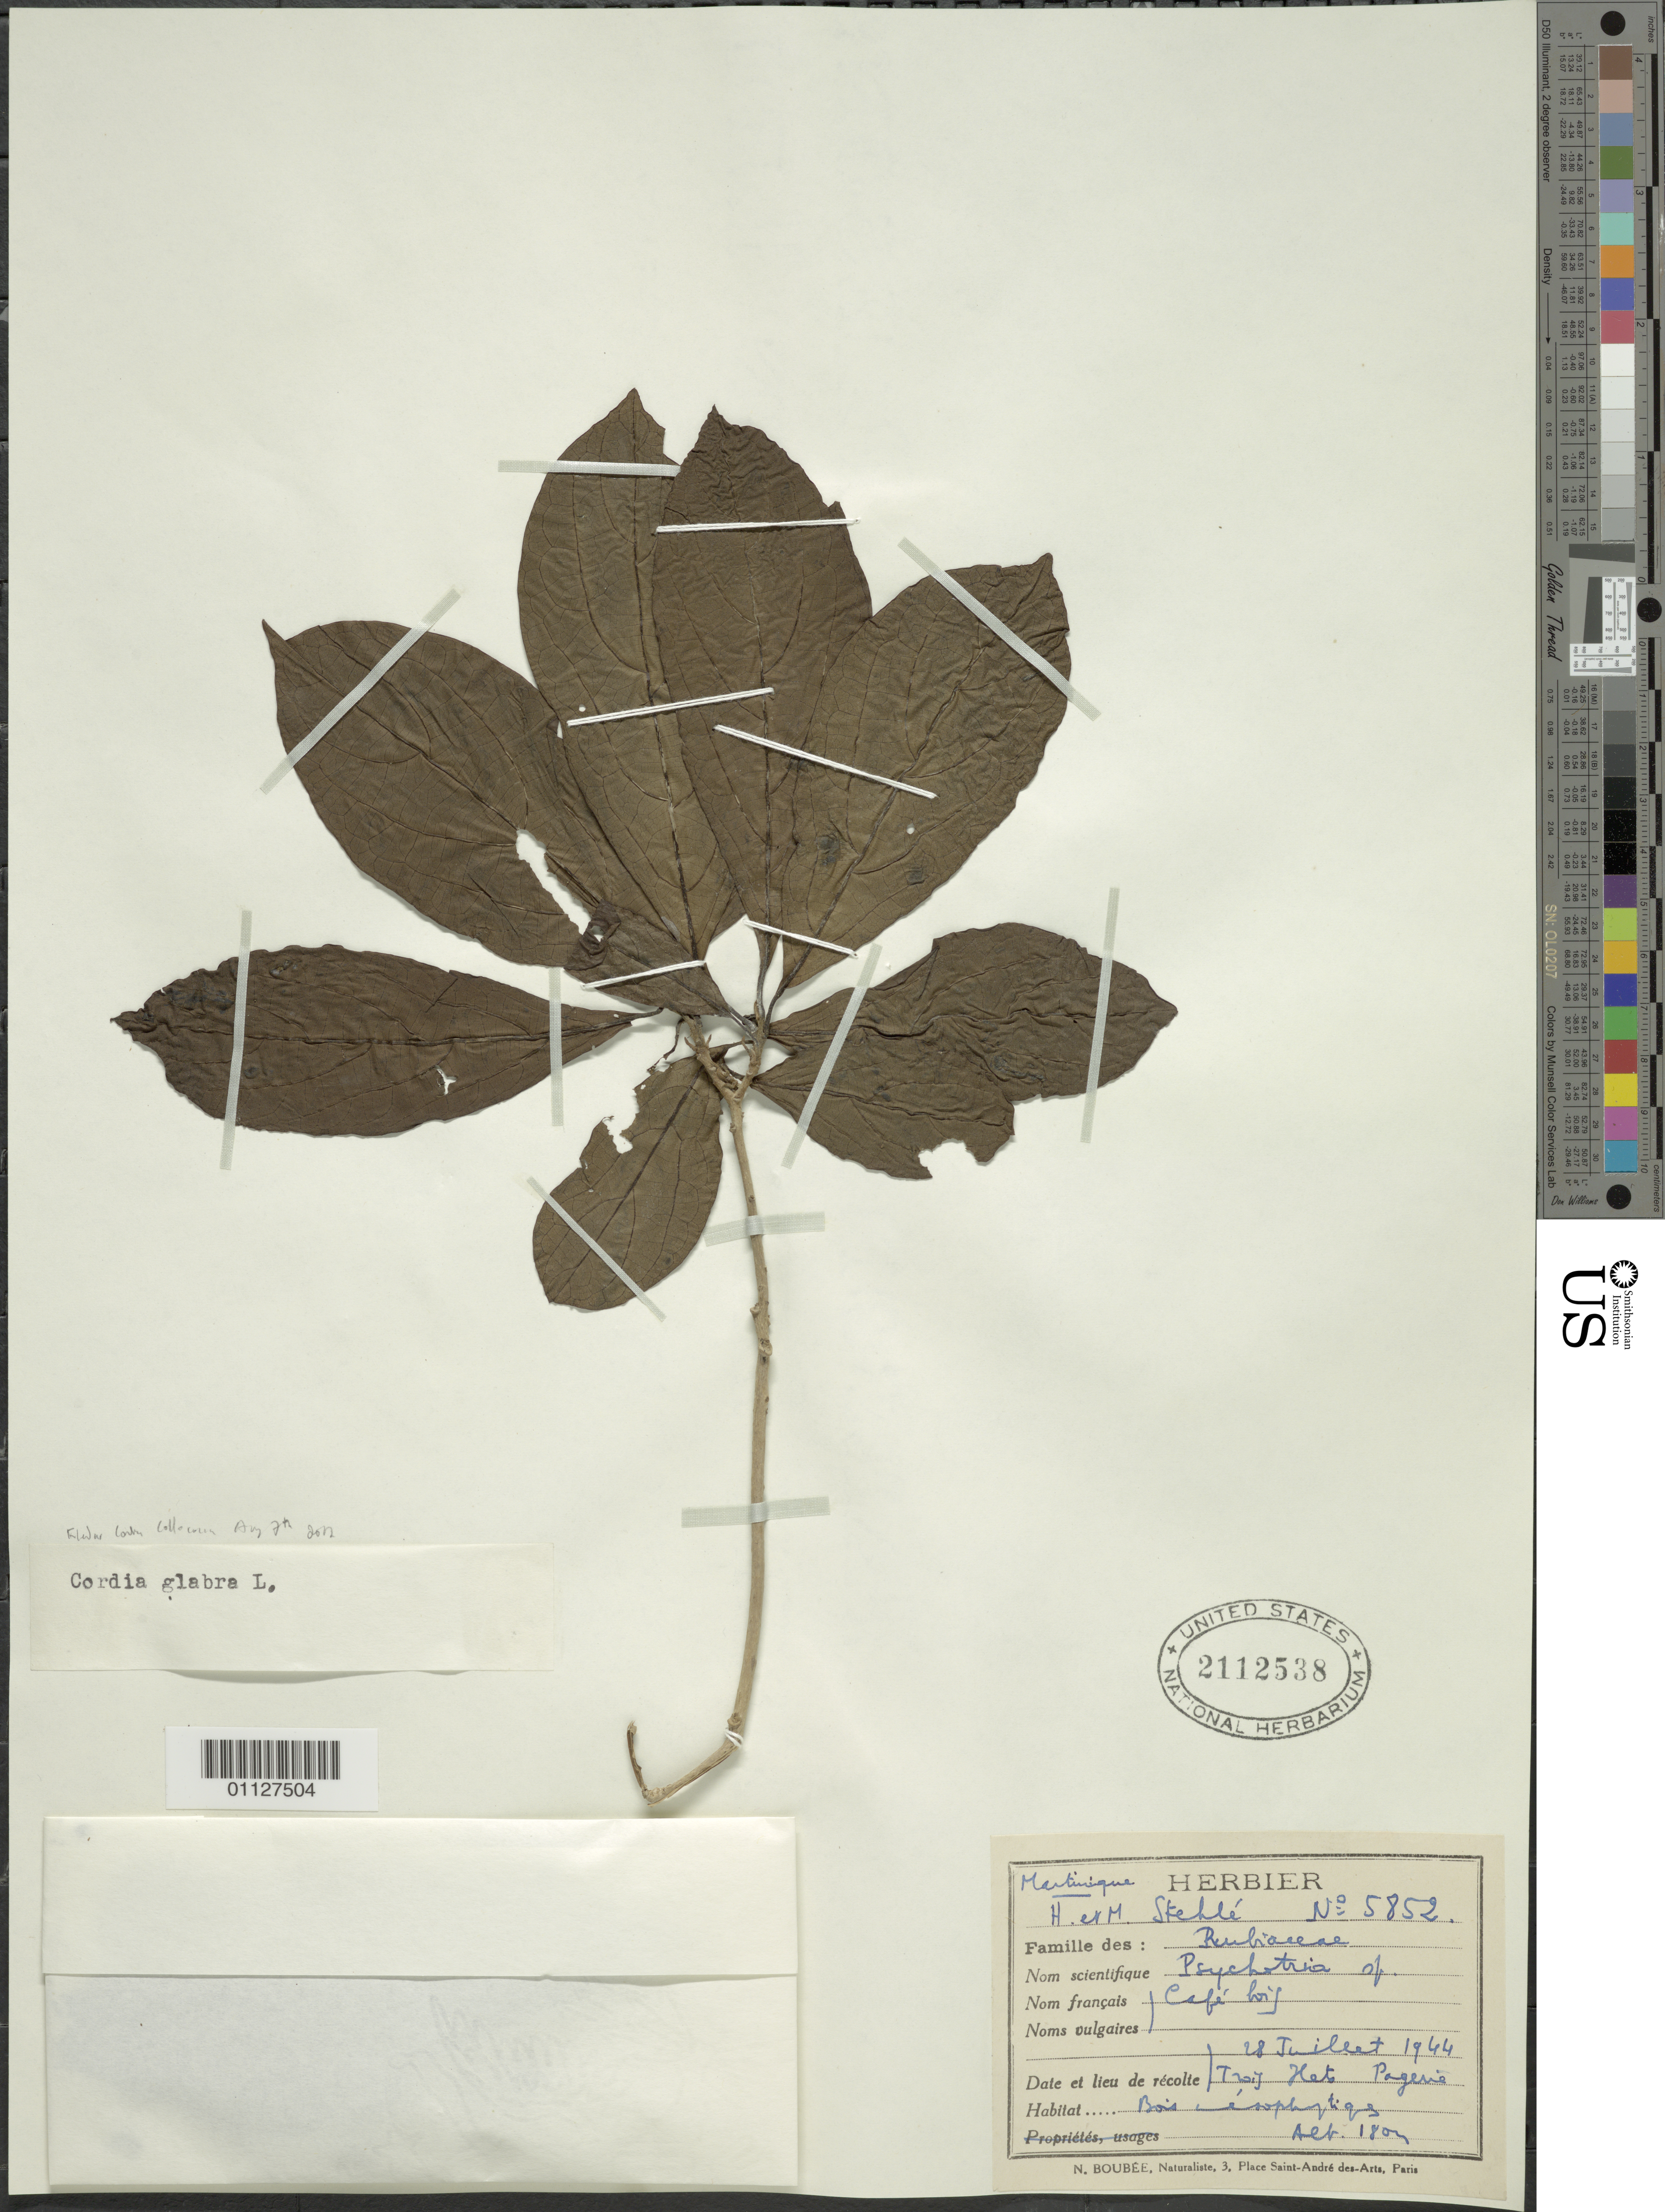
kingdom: Plantae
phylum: Tracheophyta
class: Magnoliopsida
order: Boraginales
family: Cordiaceae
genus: Cordia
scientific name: Cordia collococca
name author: L.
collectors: H. Stehlé & M. Stehlé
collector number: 5852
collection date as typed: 28 Jul 1944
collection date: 1944-07-28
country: Martinique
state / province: Le Marin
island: Martinique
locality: Trois Ilets Pagerie. Bois xerophytiques.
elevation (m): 180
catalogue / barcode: US 2112538